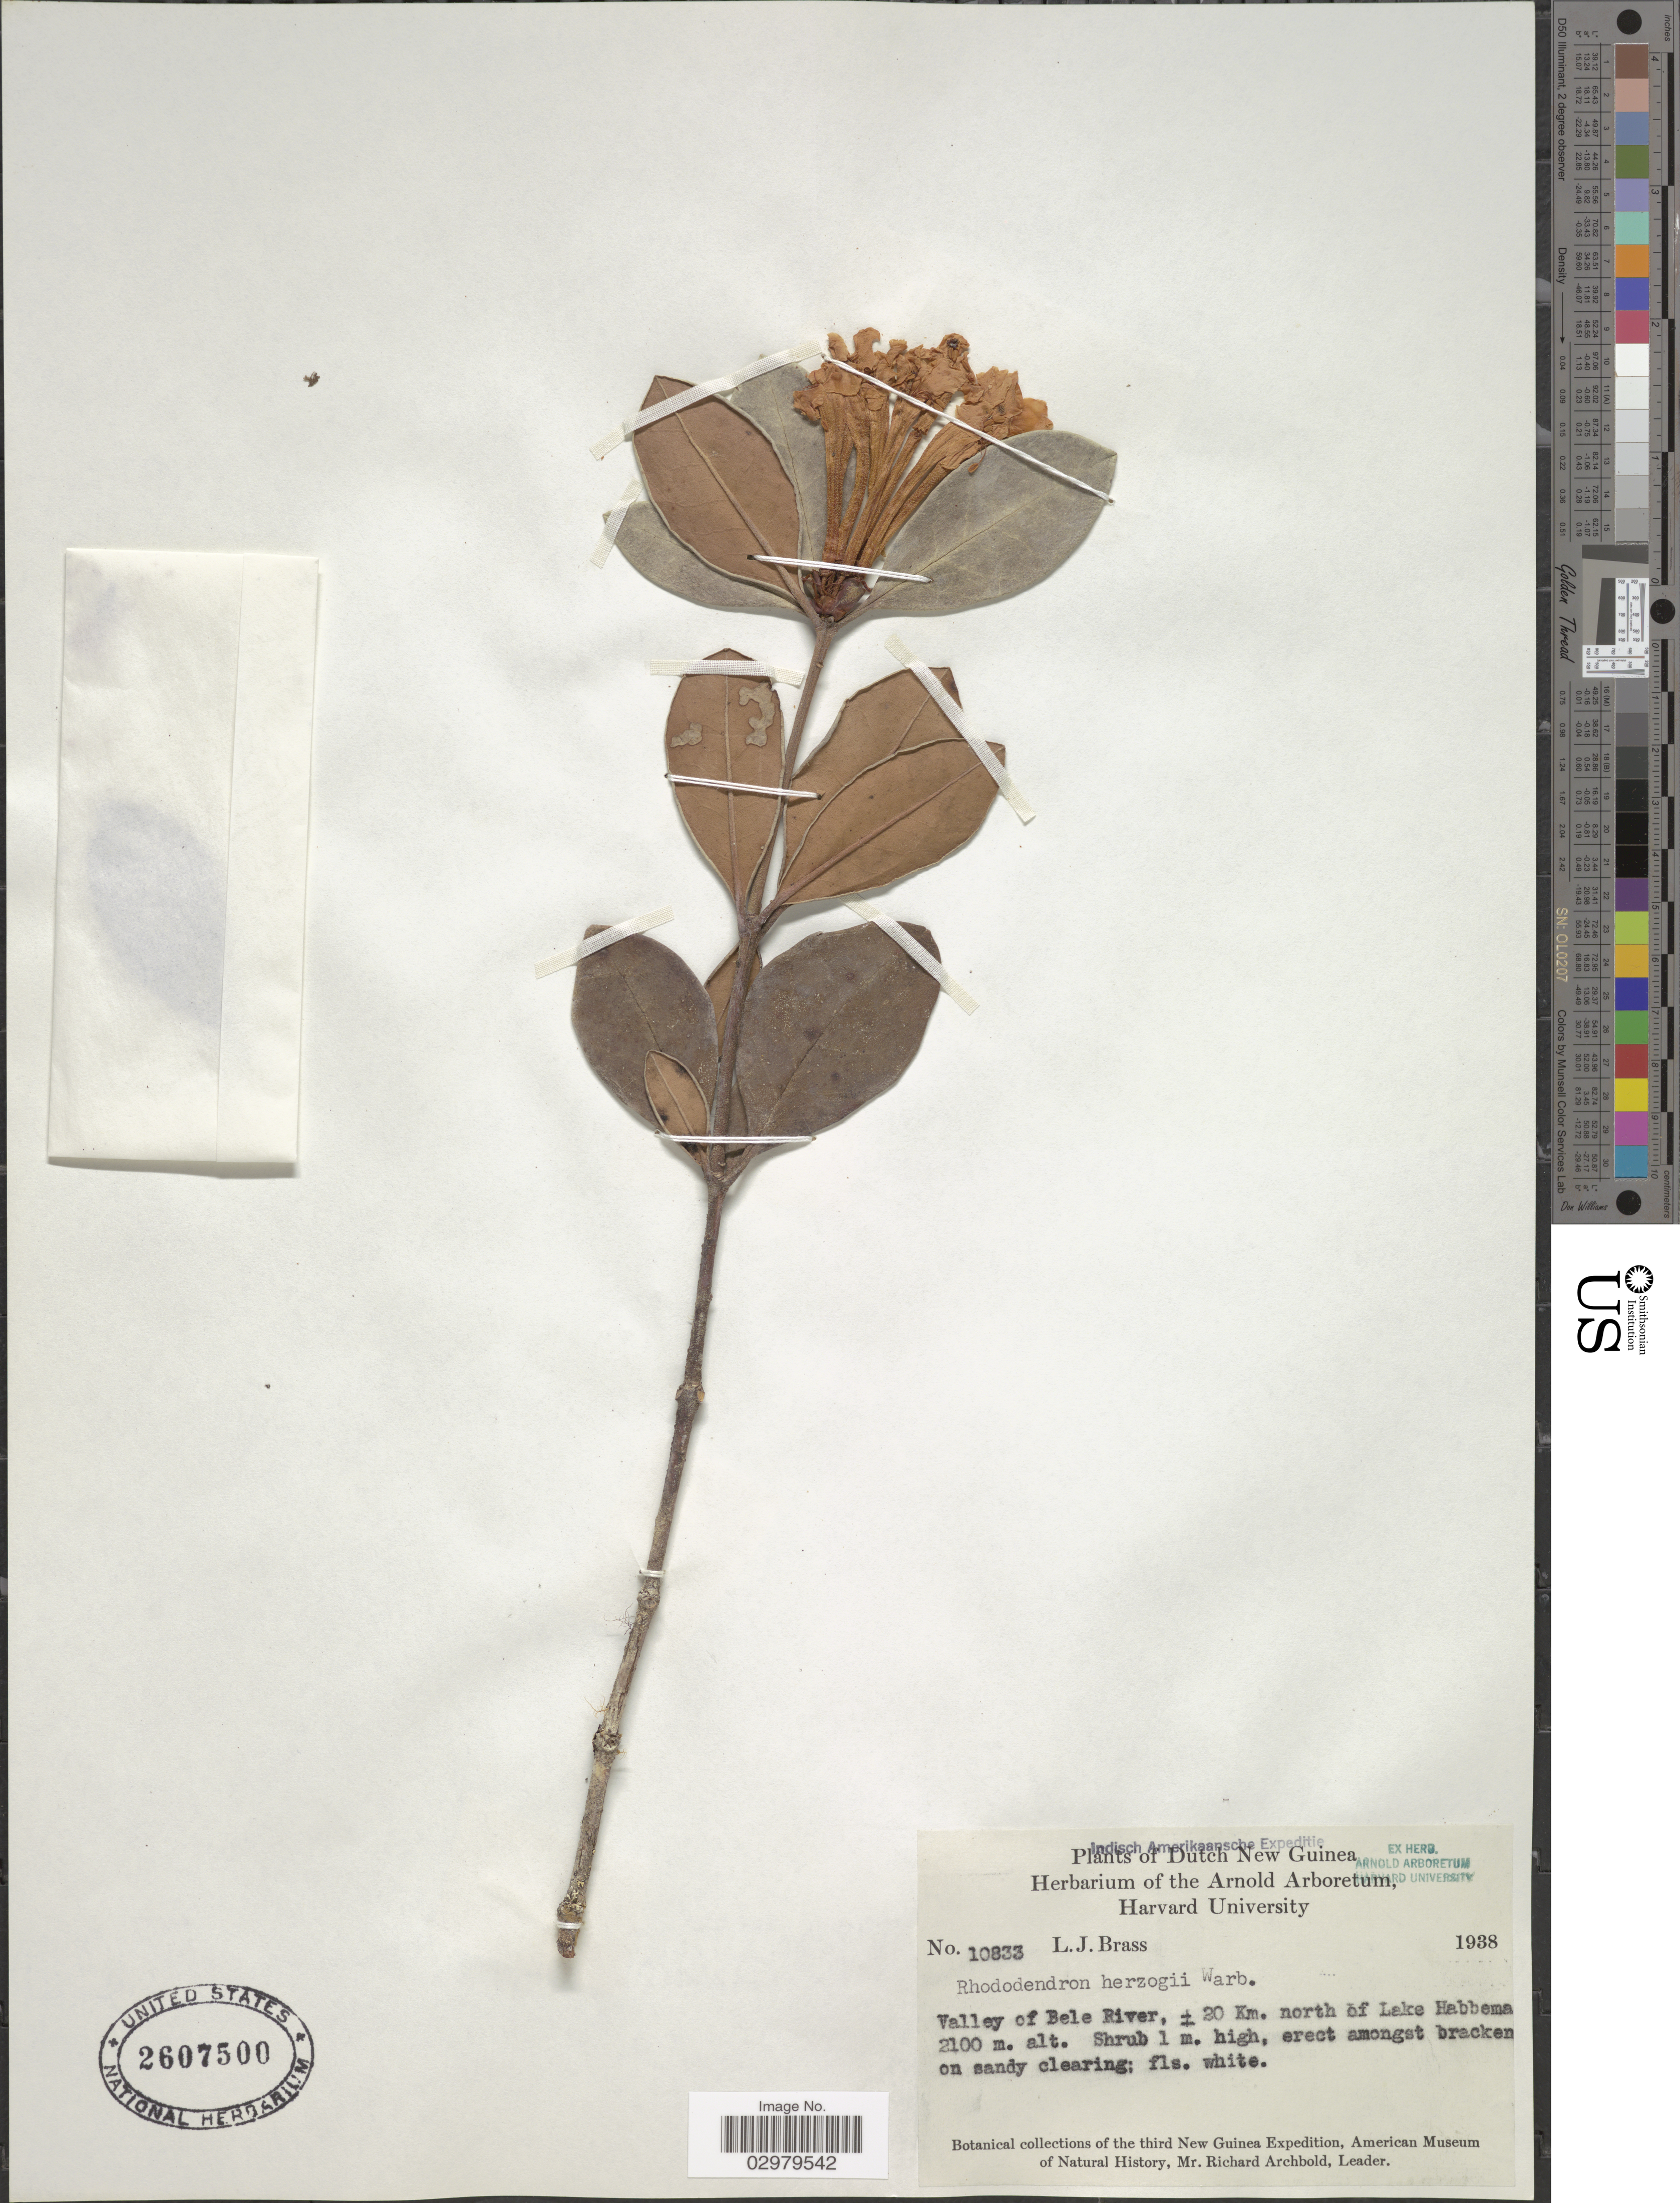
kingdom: Plantae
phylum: Tracheophyta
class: Magnoliopsida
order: Ericales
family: Ericaceae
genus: Rhododendron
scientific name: Rhododendron herzogii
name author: Warb.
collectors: L. J. Brass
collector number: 10833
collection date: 1938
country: Indonesia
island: New Guinea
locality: Dutch New Guinea. Valley of Bele River, ± 20 Km. north of Lake Habbema.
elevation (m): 2100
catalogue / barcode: US 2607500